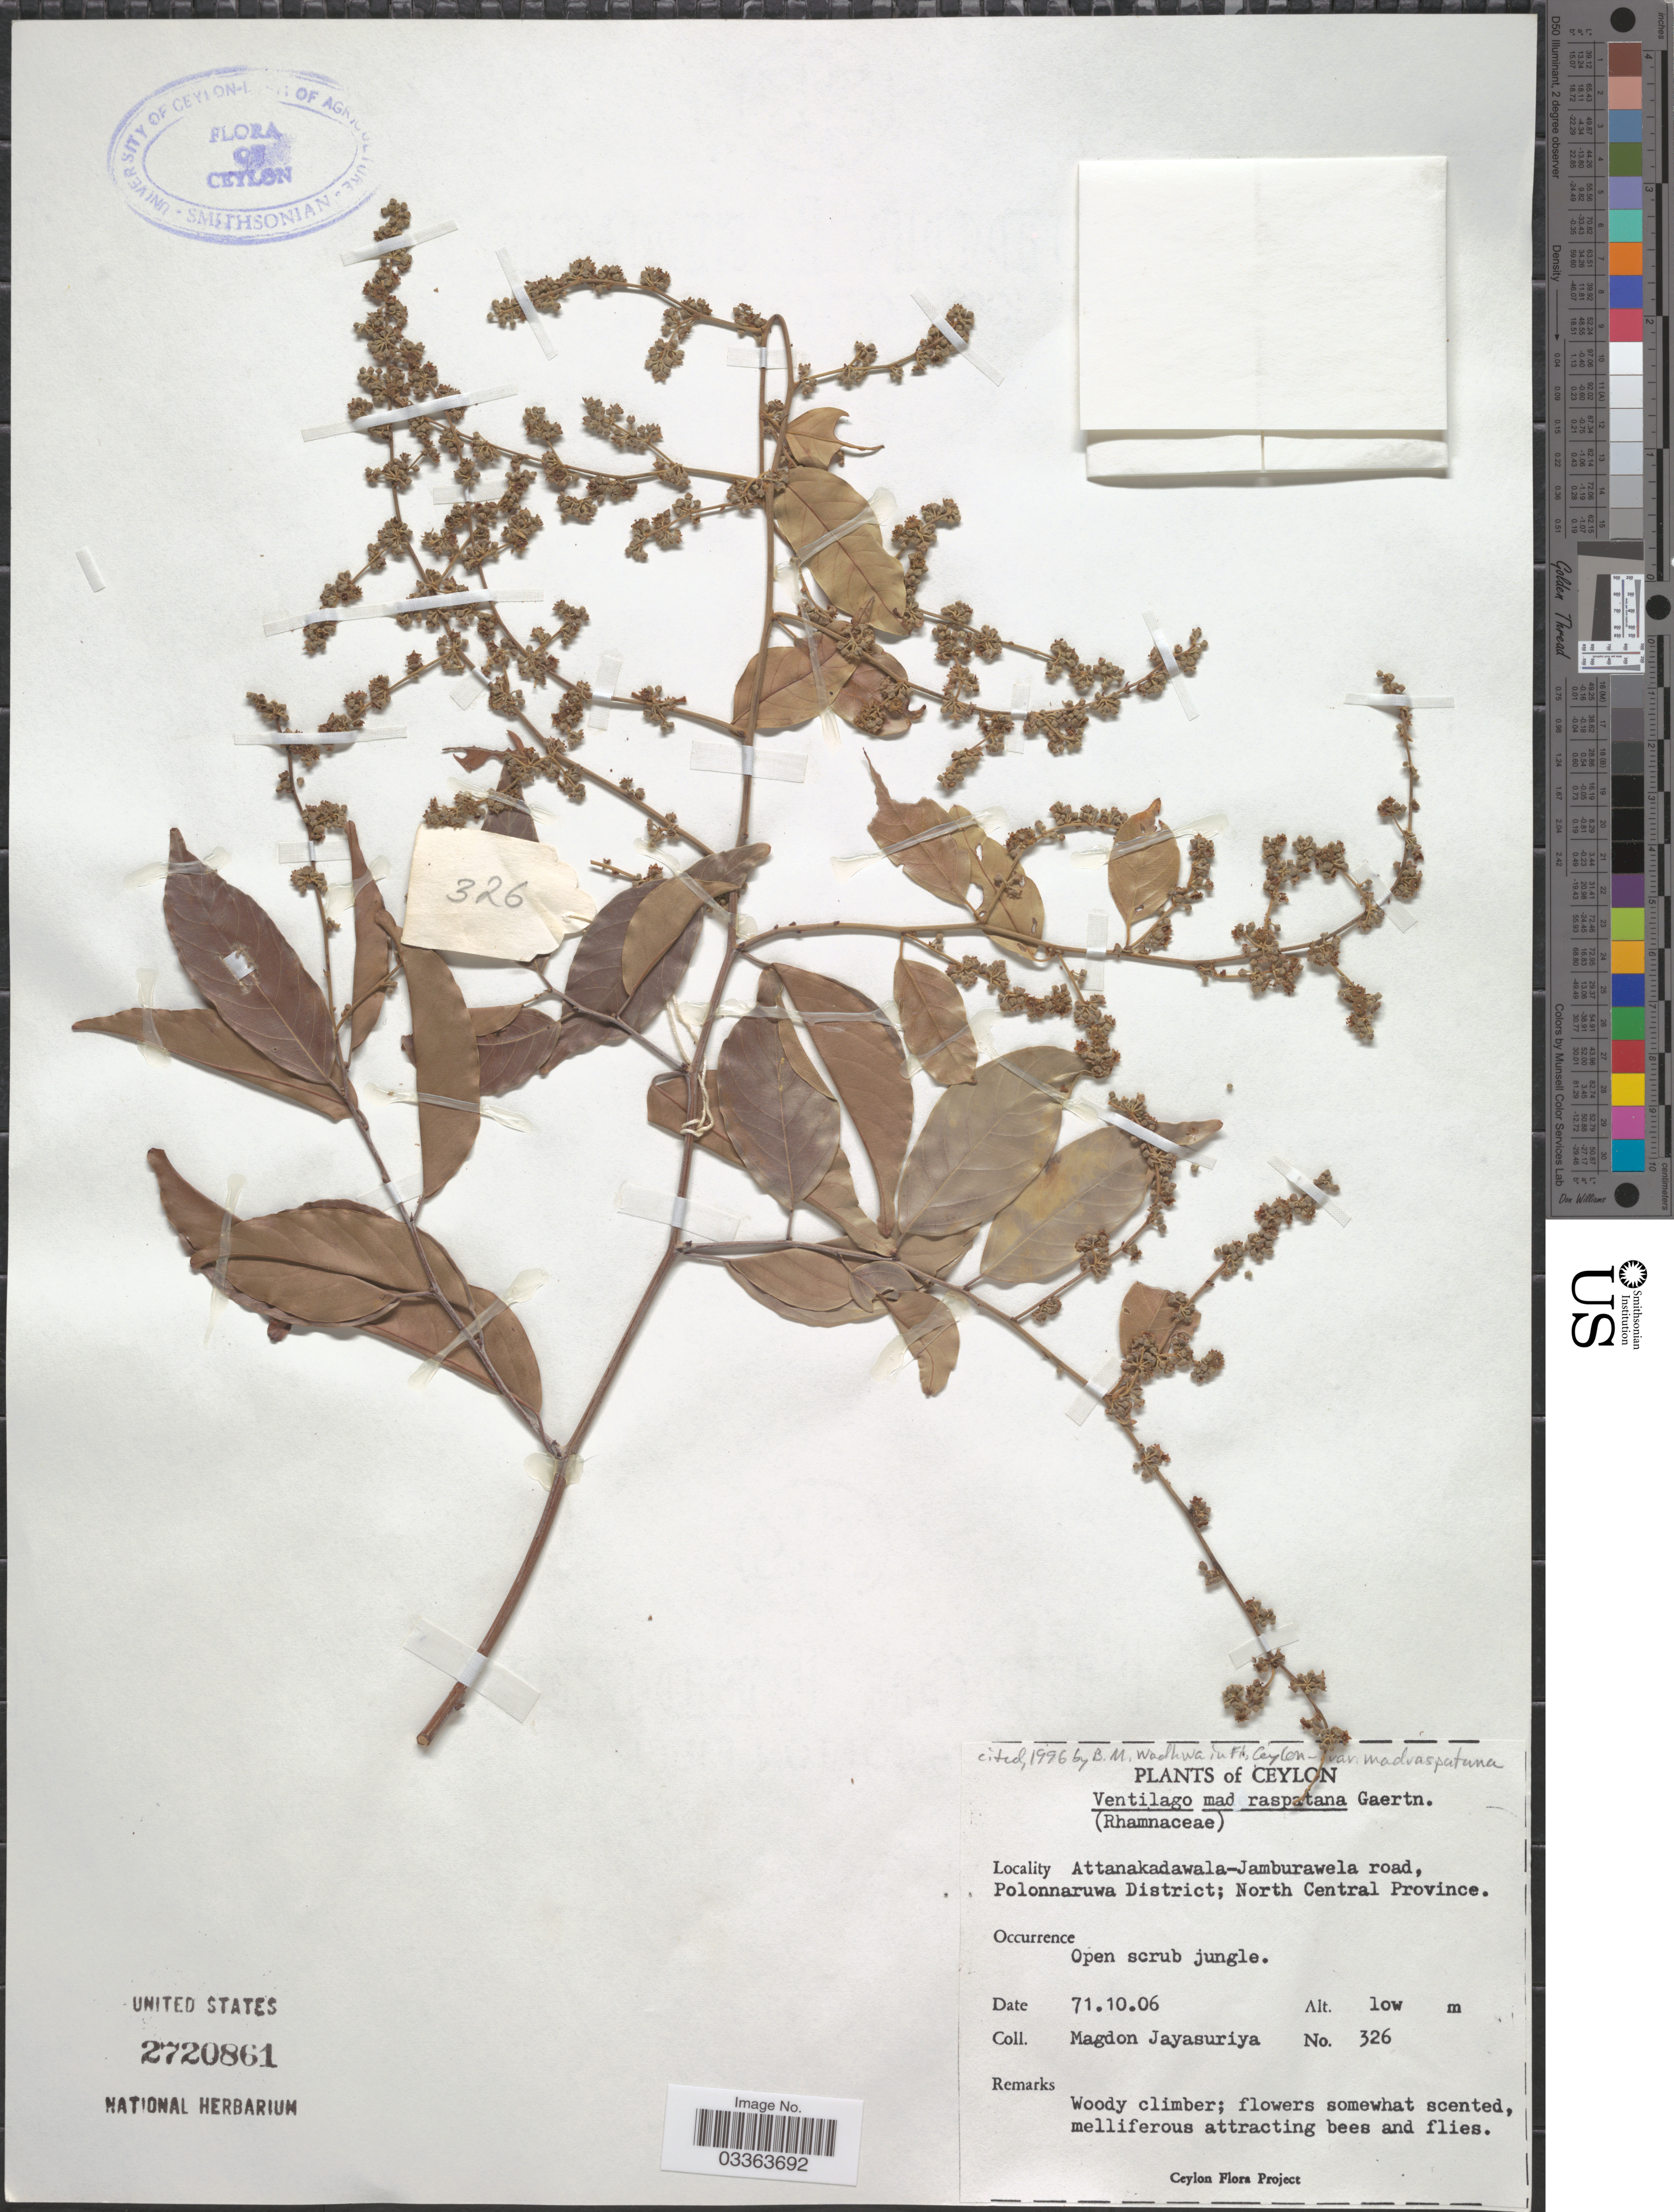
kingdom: Plantae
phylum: Tracheophyta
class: Magnoliopsida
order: Rosales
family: Rhamnaceae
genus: Ventilago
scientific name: Ventilago madraspatana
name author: Gaertn.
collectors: A. H. Jayasuriya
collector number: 326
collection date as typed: Transcribed d/m/y: 6/10/71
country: Sri Lanka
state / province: North Central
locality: Ceylon. Attanakadawala-Jamburawela road, Polonnaruwa District.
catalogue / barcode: US 2720861